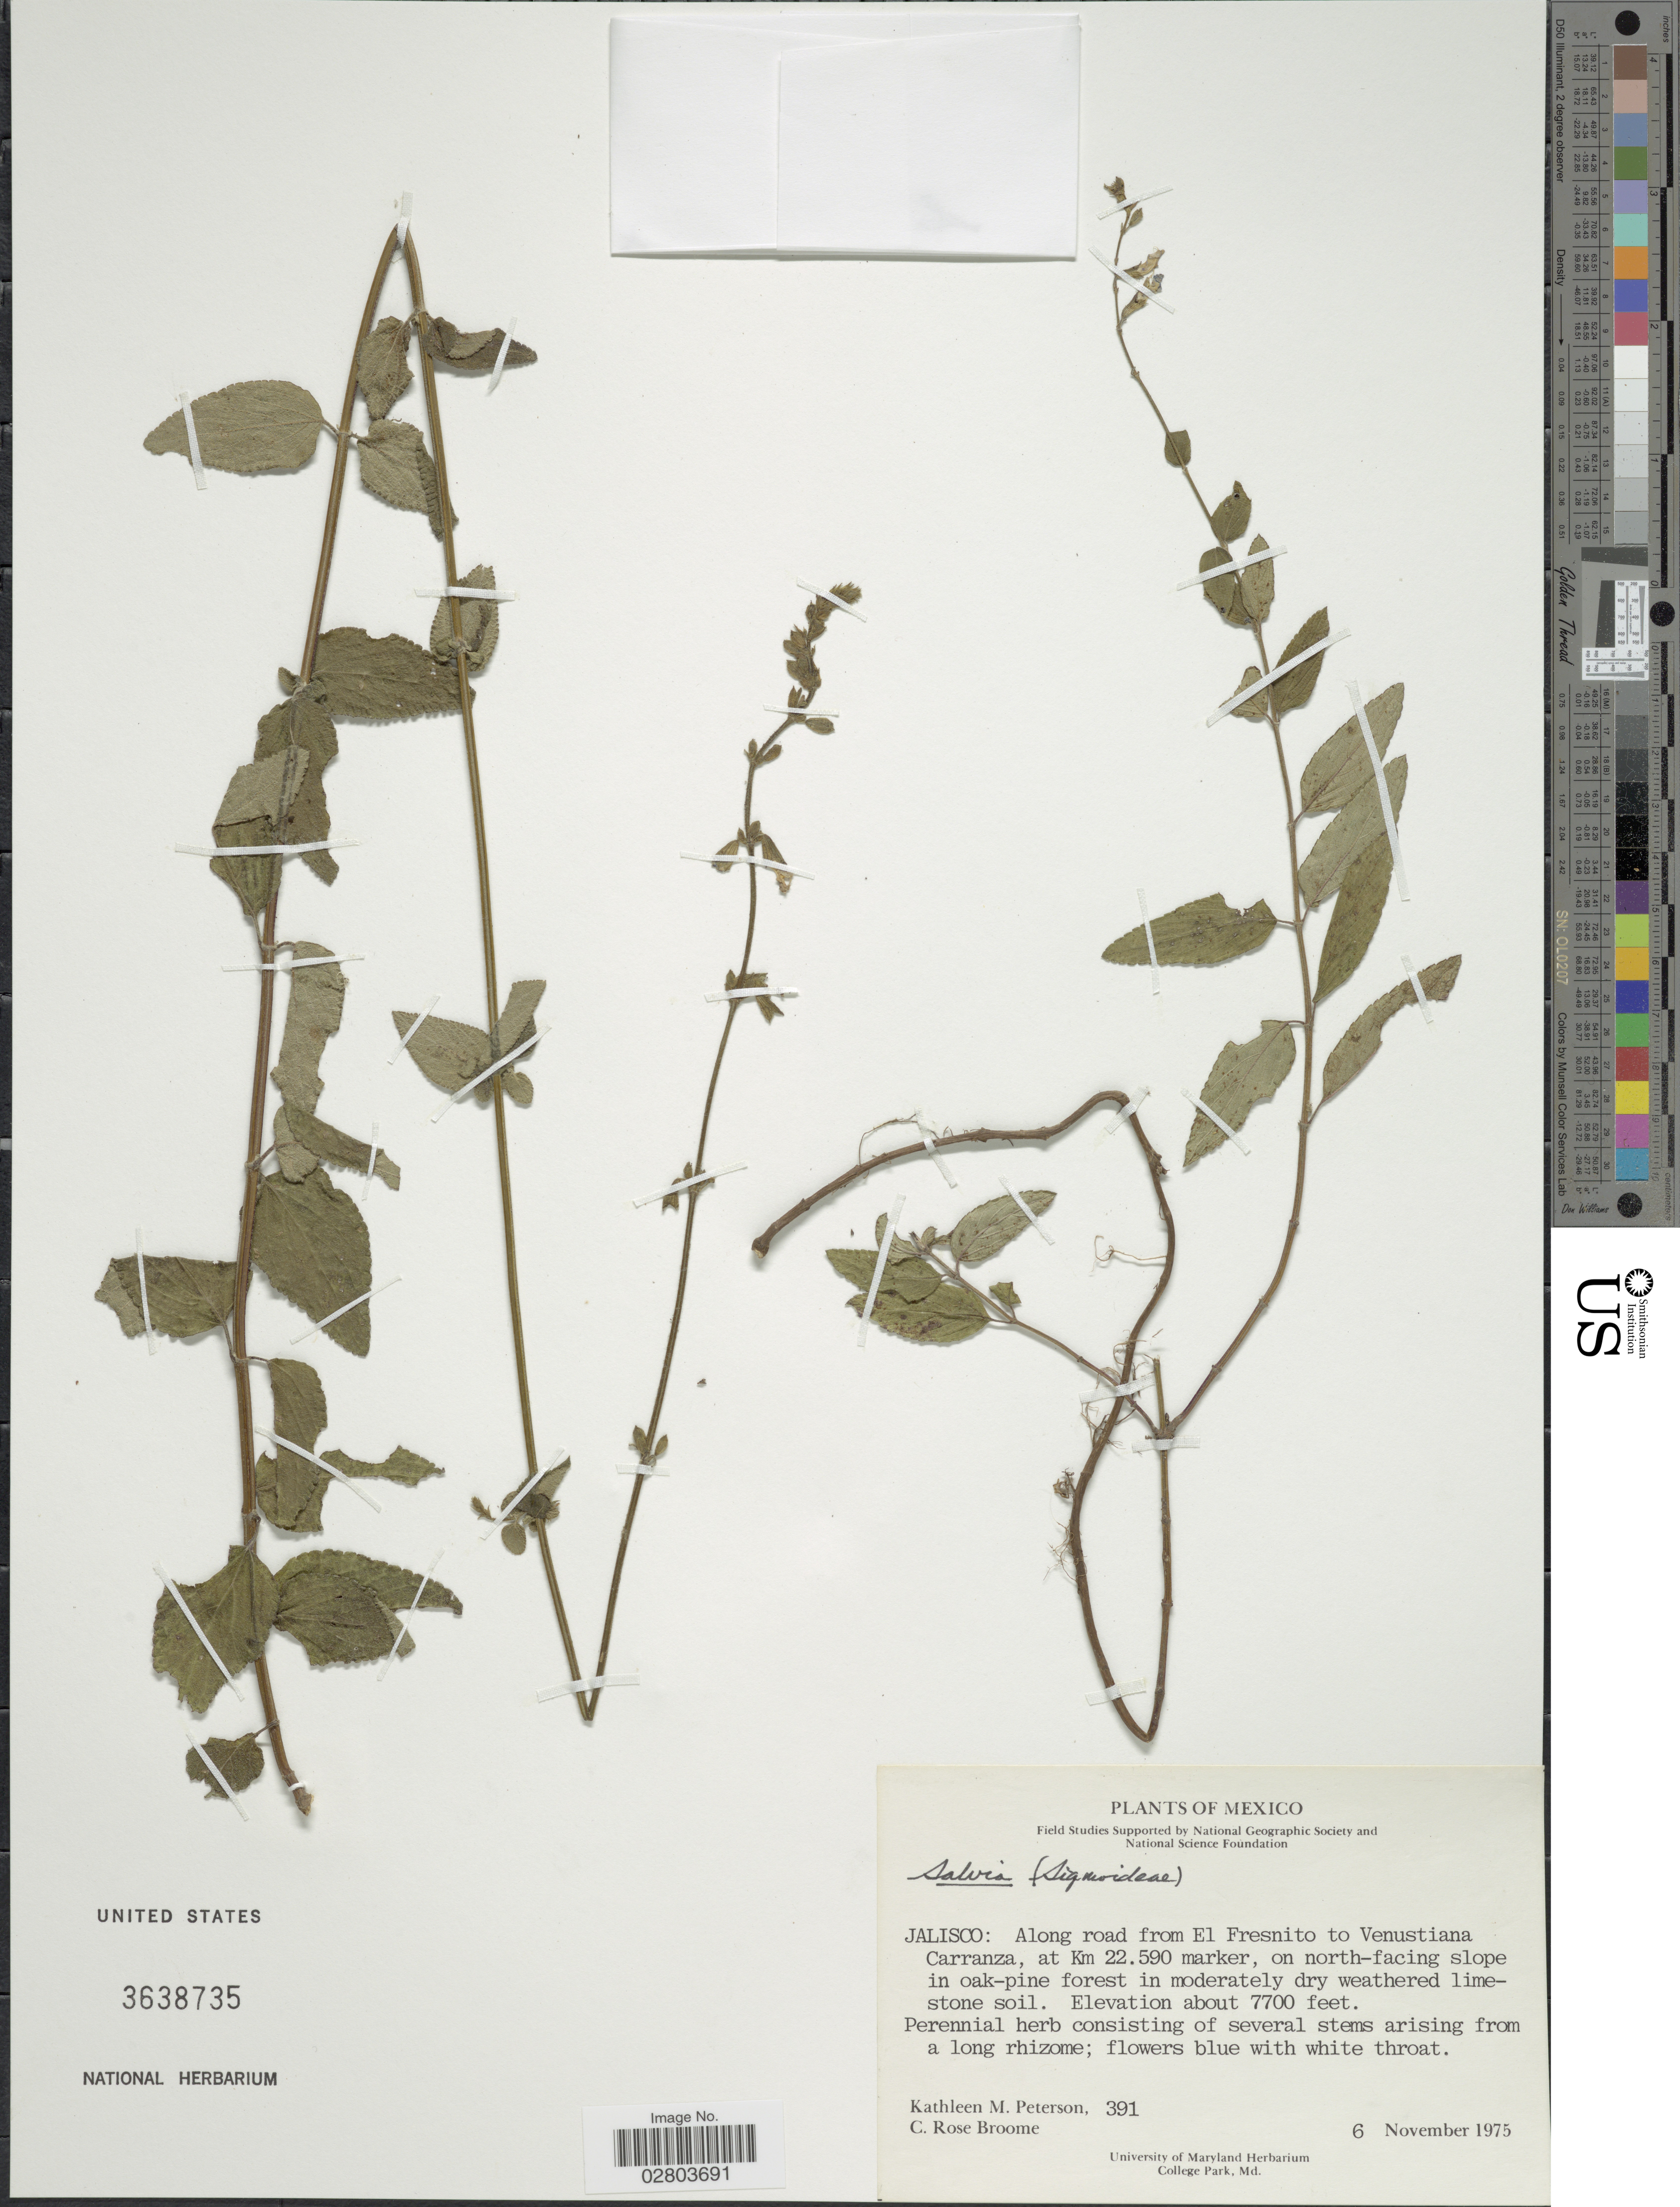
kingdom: Plantae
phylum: Tracheophyta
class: Magnoliopsida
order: Lamiales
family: Lamiaceae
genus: Salvia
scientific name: Salvia sp.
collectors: K. Peterson & C. R. Broome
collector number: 391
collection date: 1975-11-06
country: Mexico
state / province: Jalisco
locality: Jalisco: Along road from El Fresnito to Venustiana Carranza, at Km 22. 590 marker, on north-facing slope in oak-pine forest in moderately dry weathered limestone soil.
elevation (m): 2347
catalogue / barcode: US 3638735